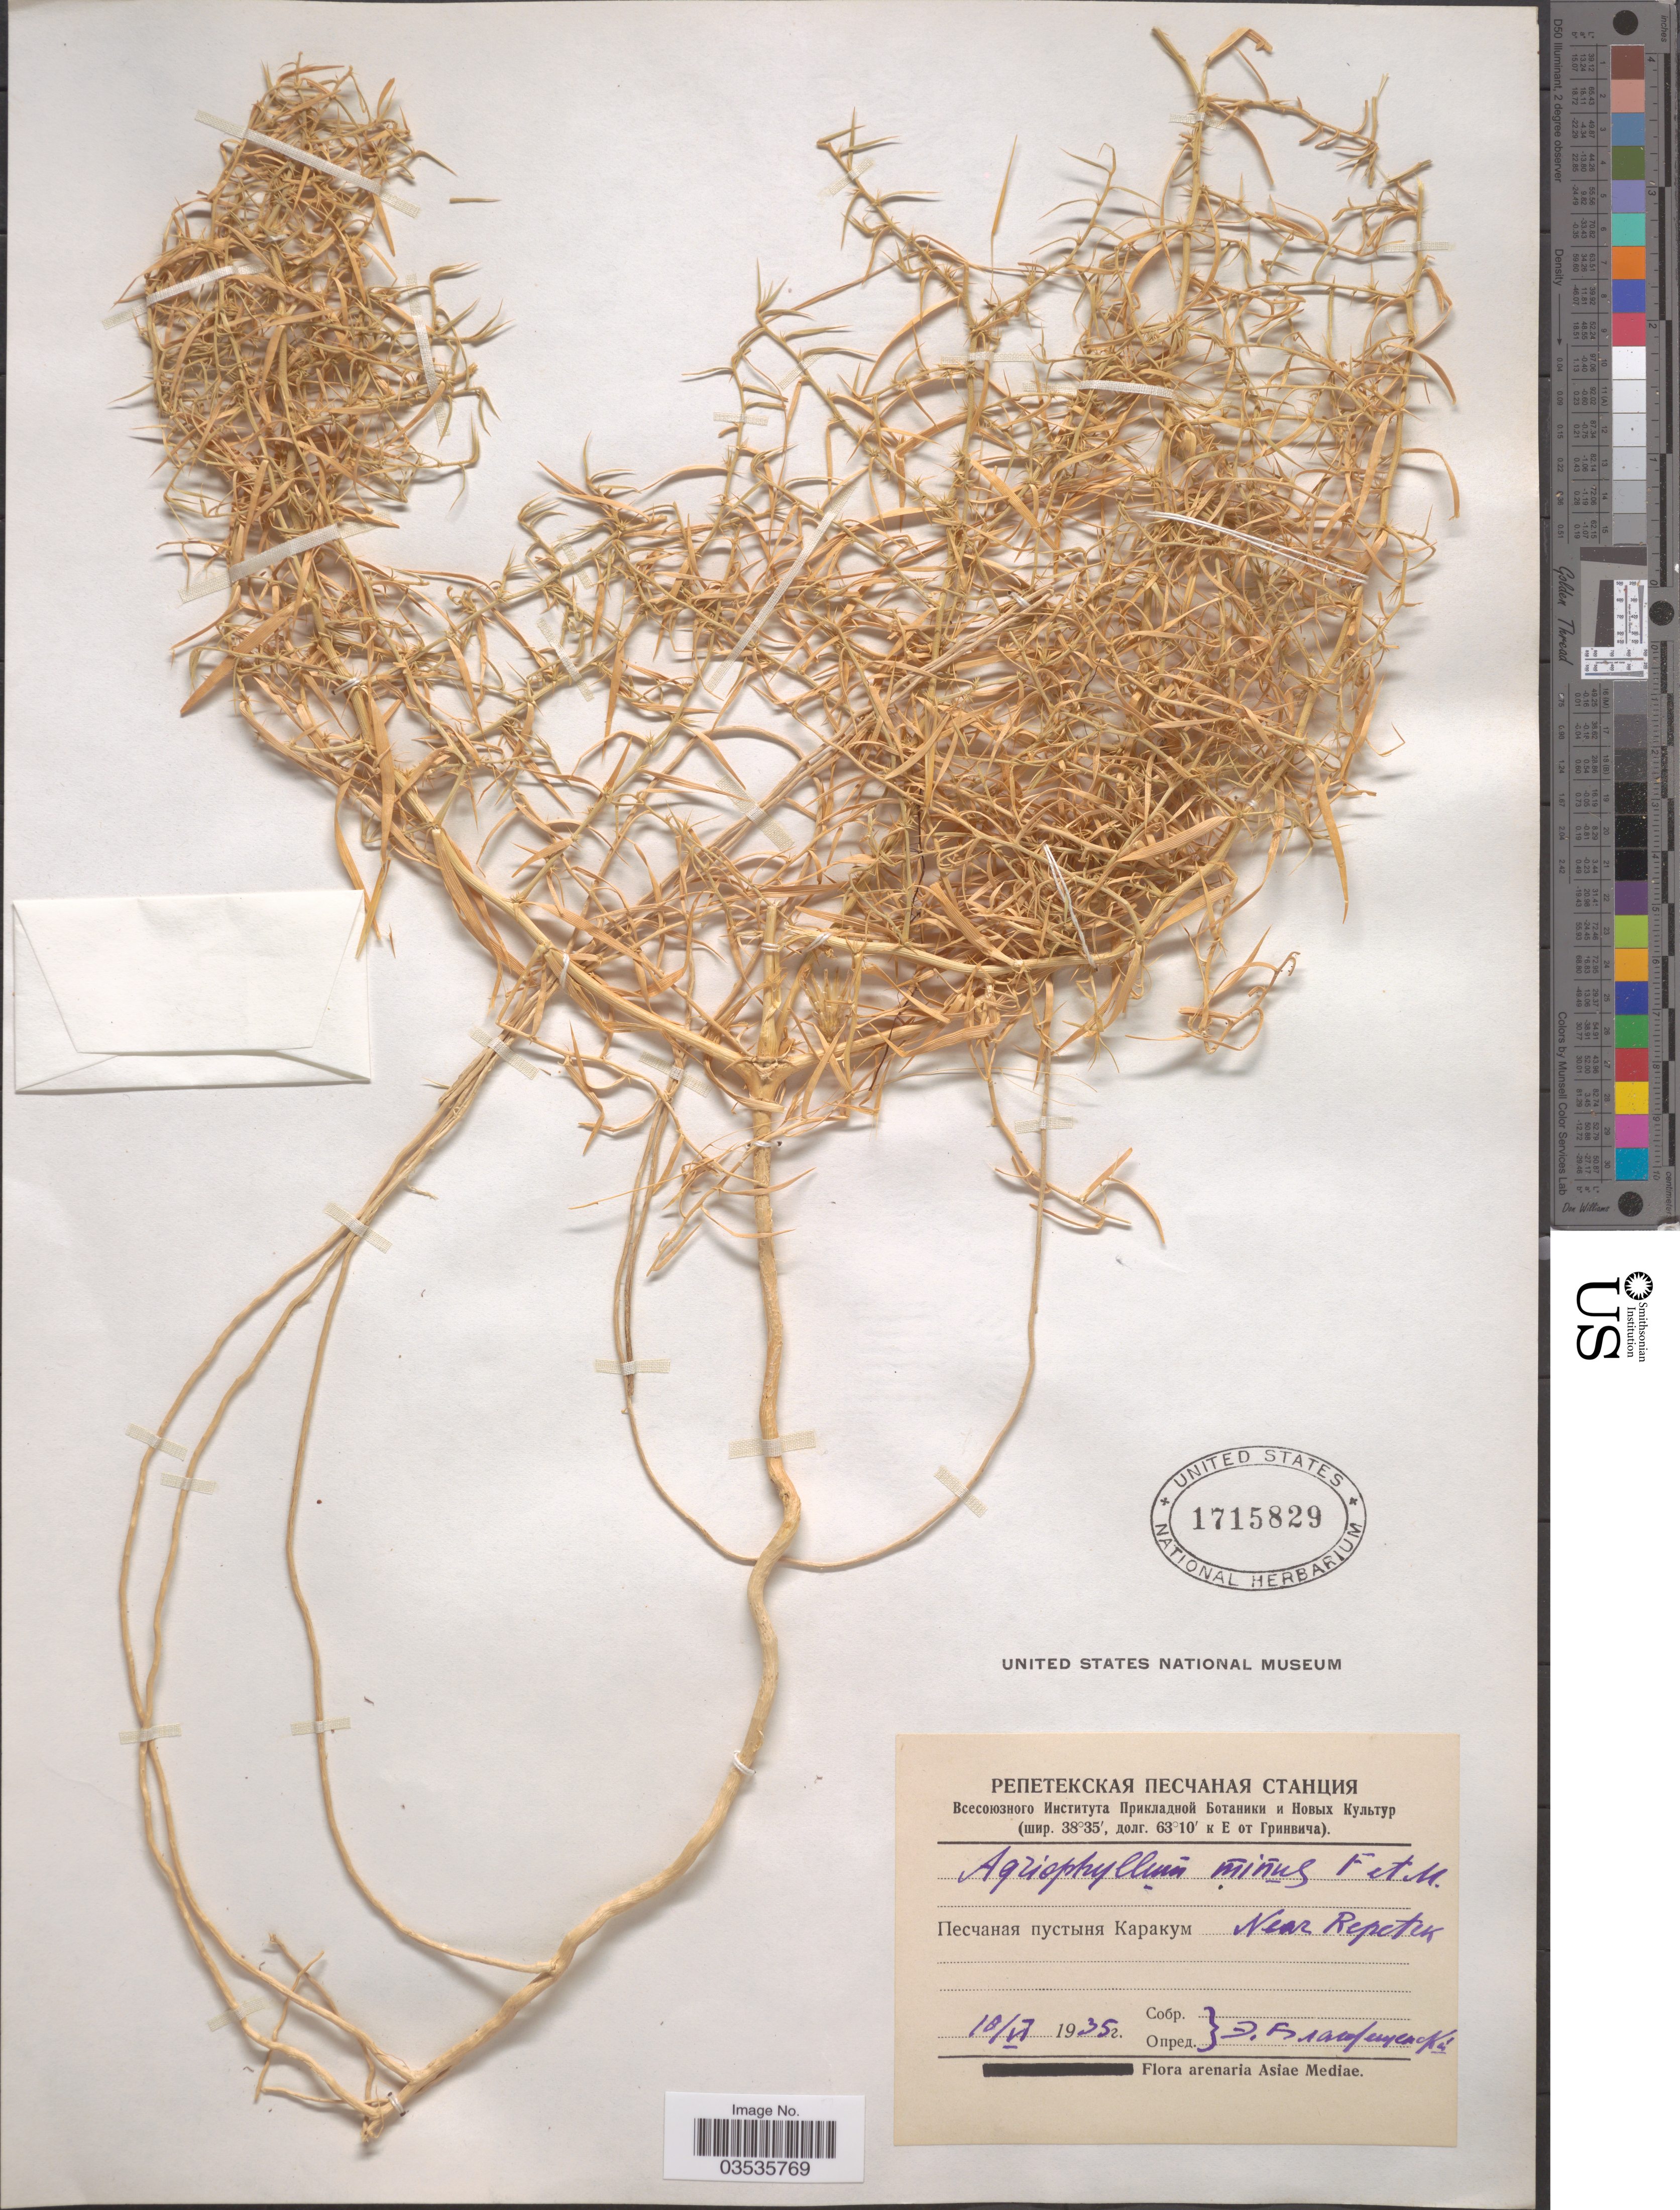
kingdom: Plantae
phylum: Tracheophyta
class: Magnoliopsida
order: Caryophyllales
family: Amaranthaceae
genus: Agriophyllum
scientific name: Agriophyllum minus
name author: Fisch. & C.A. Mey.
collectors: E. Blagoveschenskiy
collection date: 1935-06-10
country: Turkmenistan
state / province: Lebap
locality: Karakum Desert, near Repetek.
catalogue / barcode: US 1715829